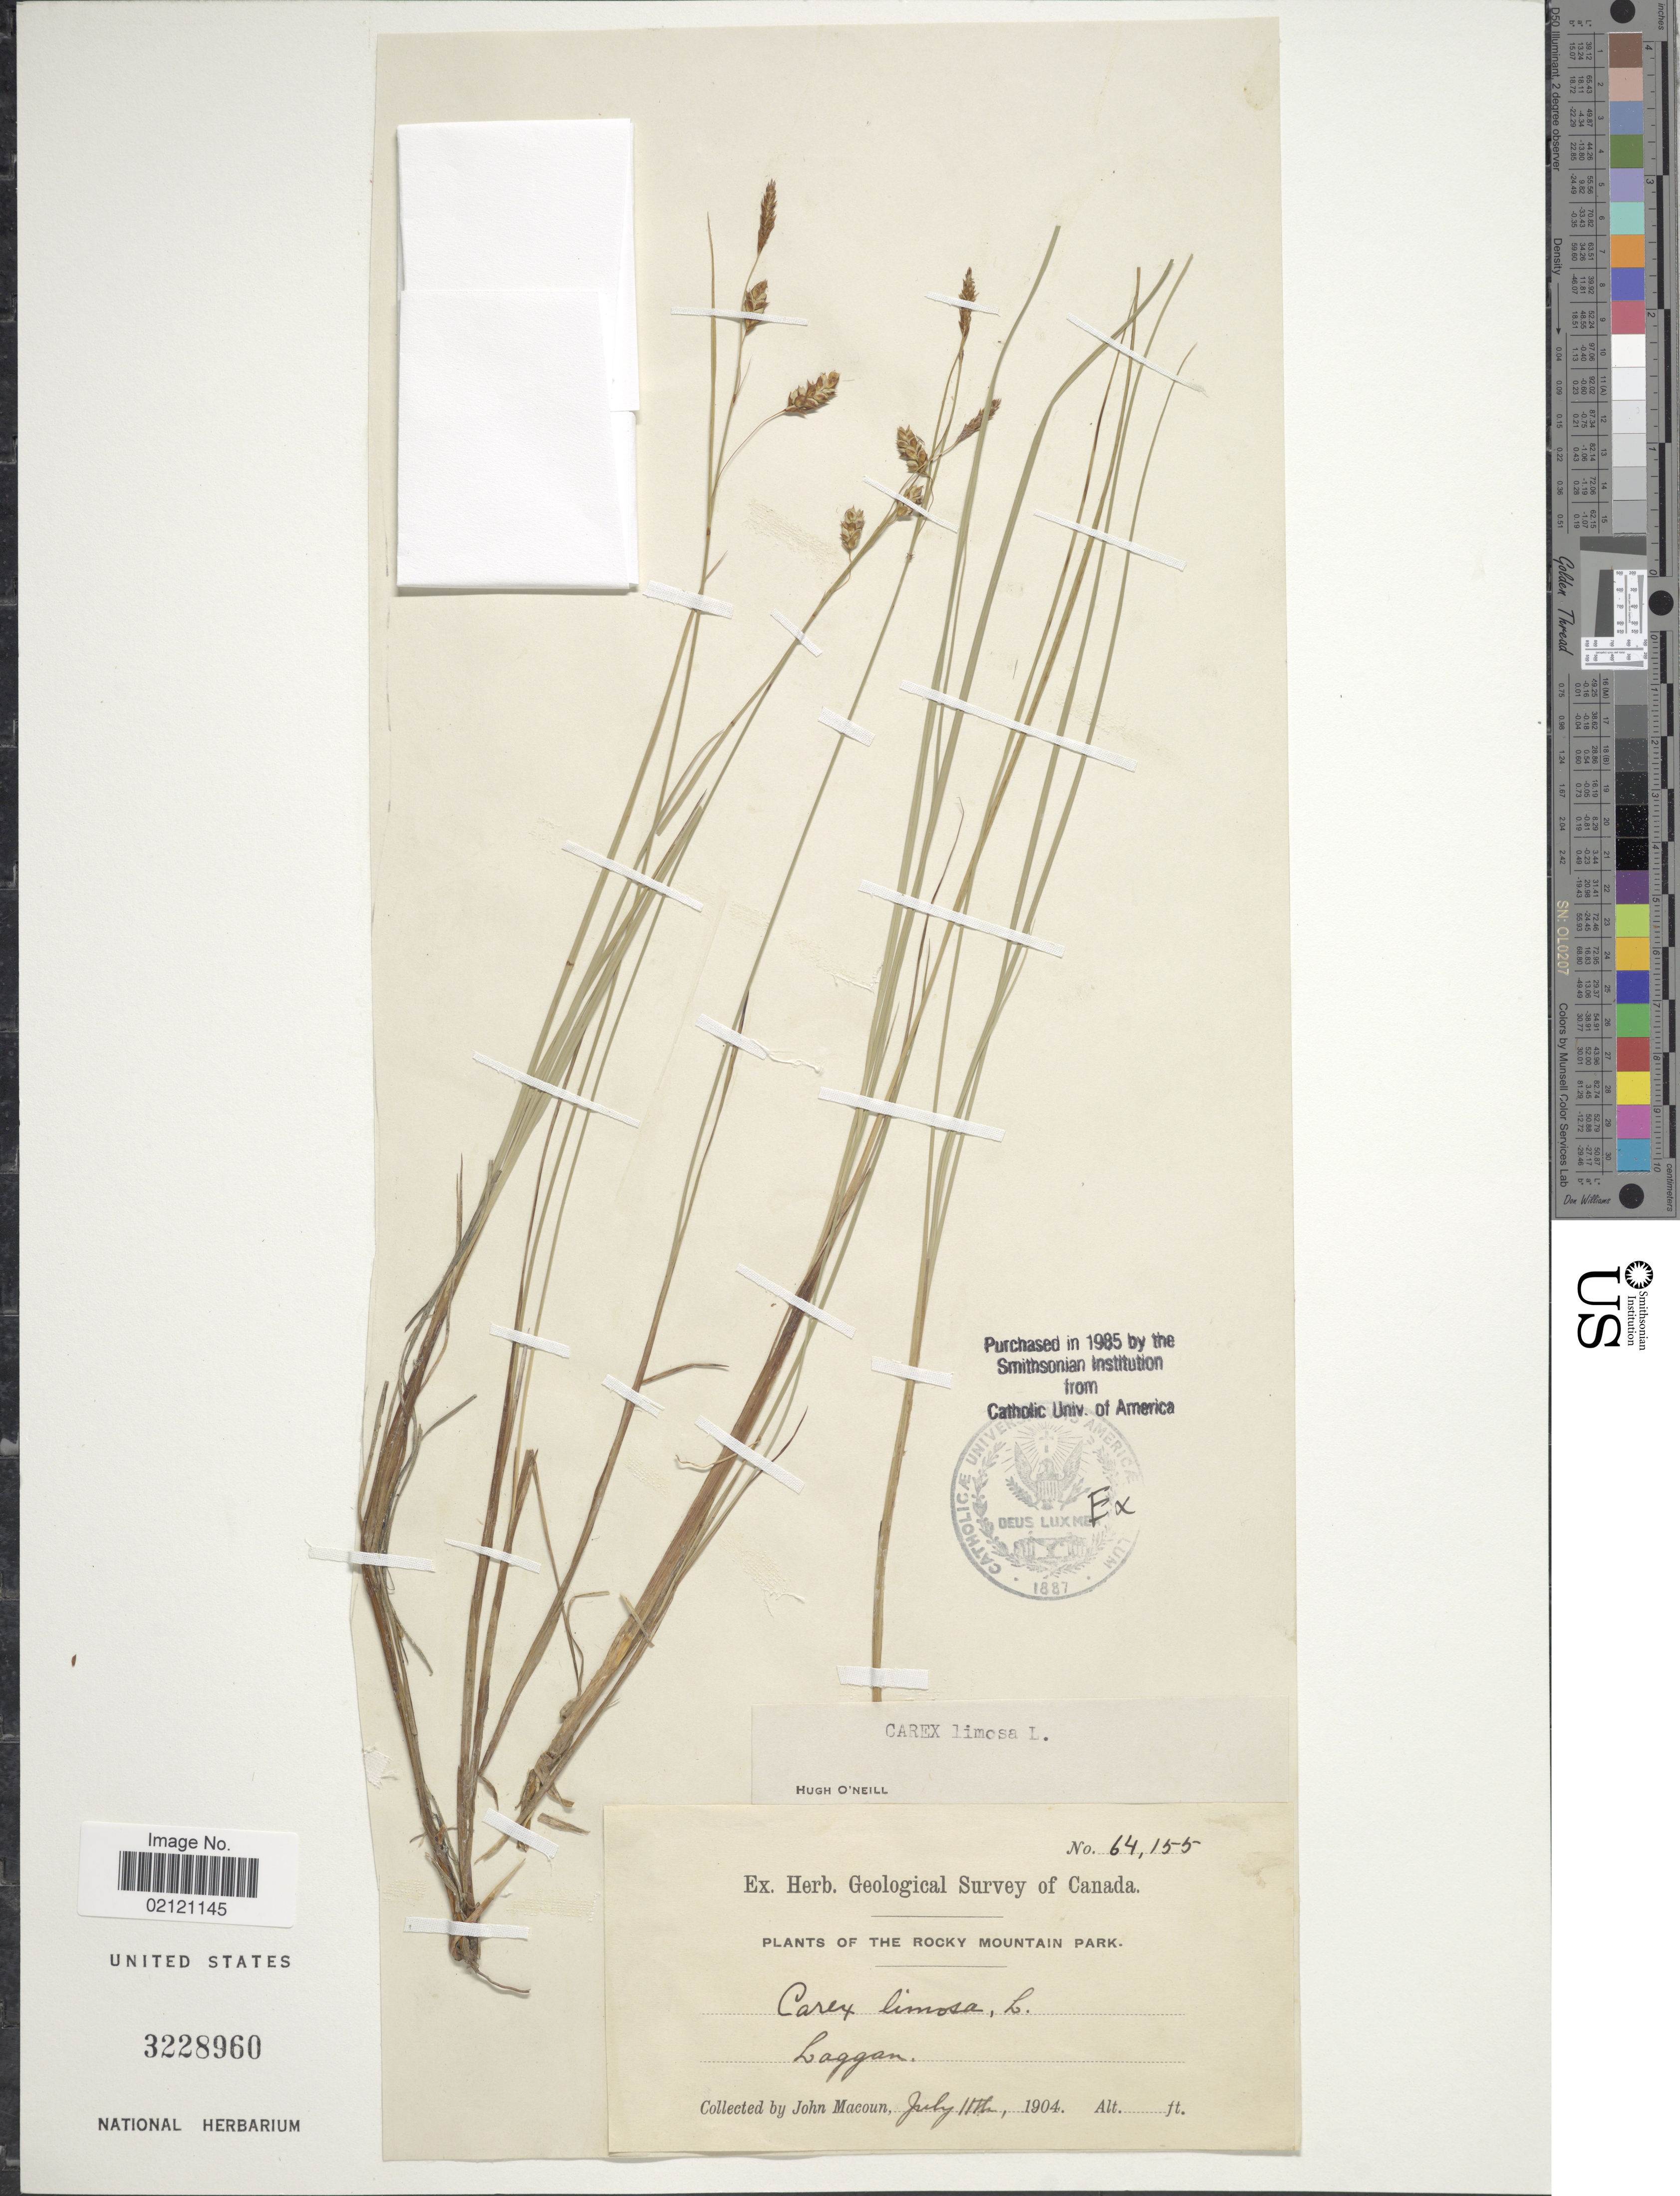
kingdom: Plantae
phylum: Tracheophyta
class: Liliopsida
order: Poales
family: Cyperaceae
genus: Carex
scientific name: Carex limosa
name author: L.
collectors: J. Macoun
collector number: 64155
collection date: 1904-07-11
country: Canada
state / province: Alberta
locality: The Rocky Mountain Park, Laggan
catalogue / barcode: US 3228960